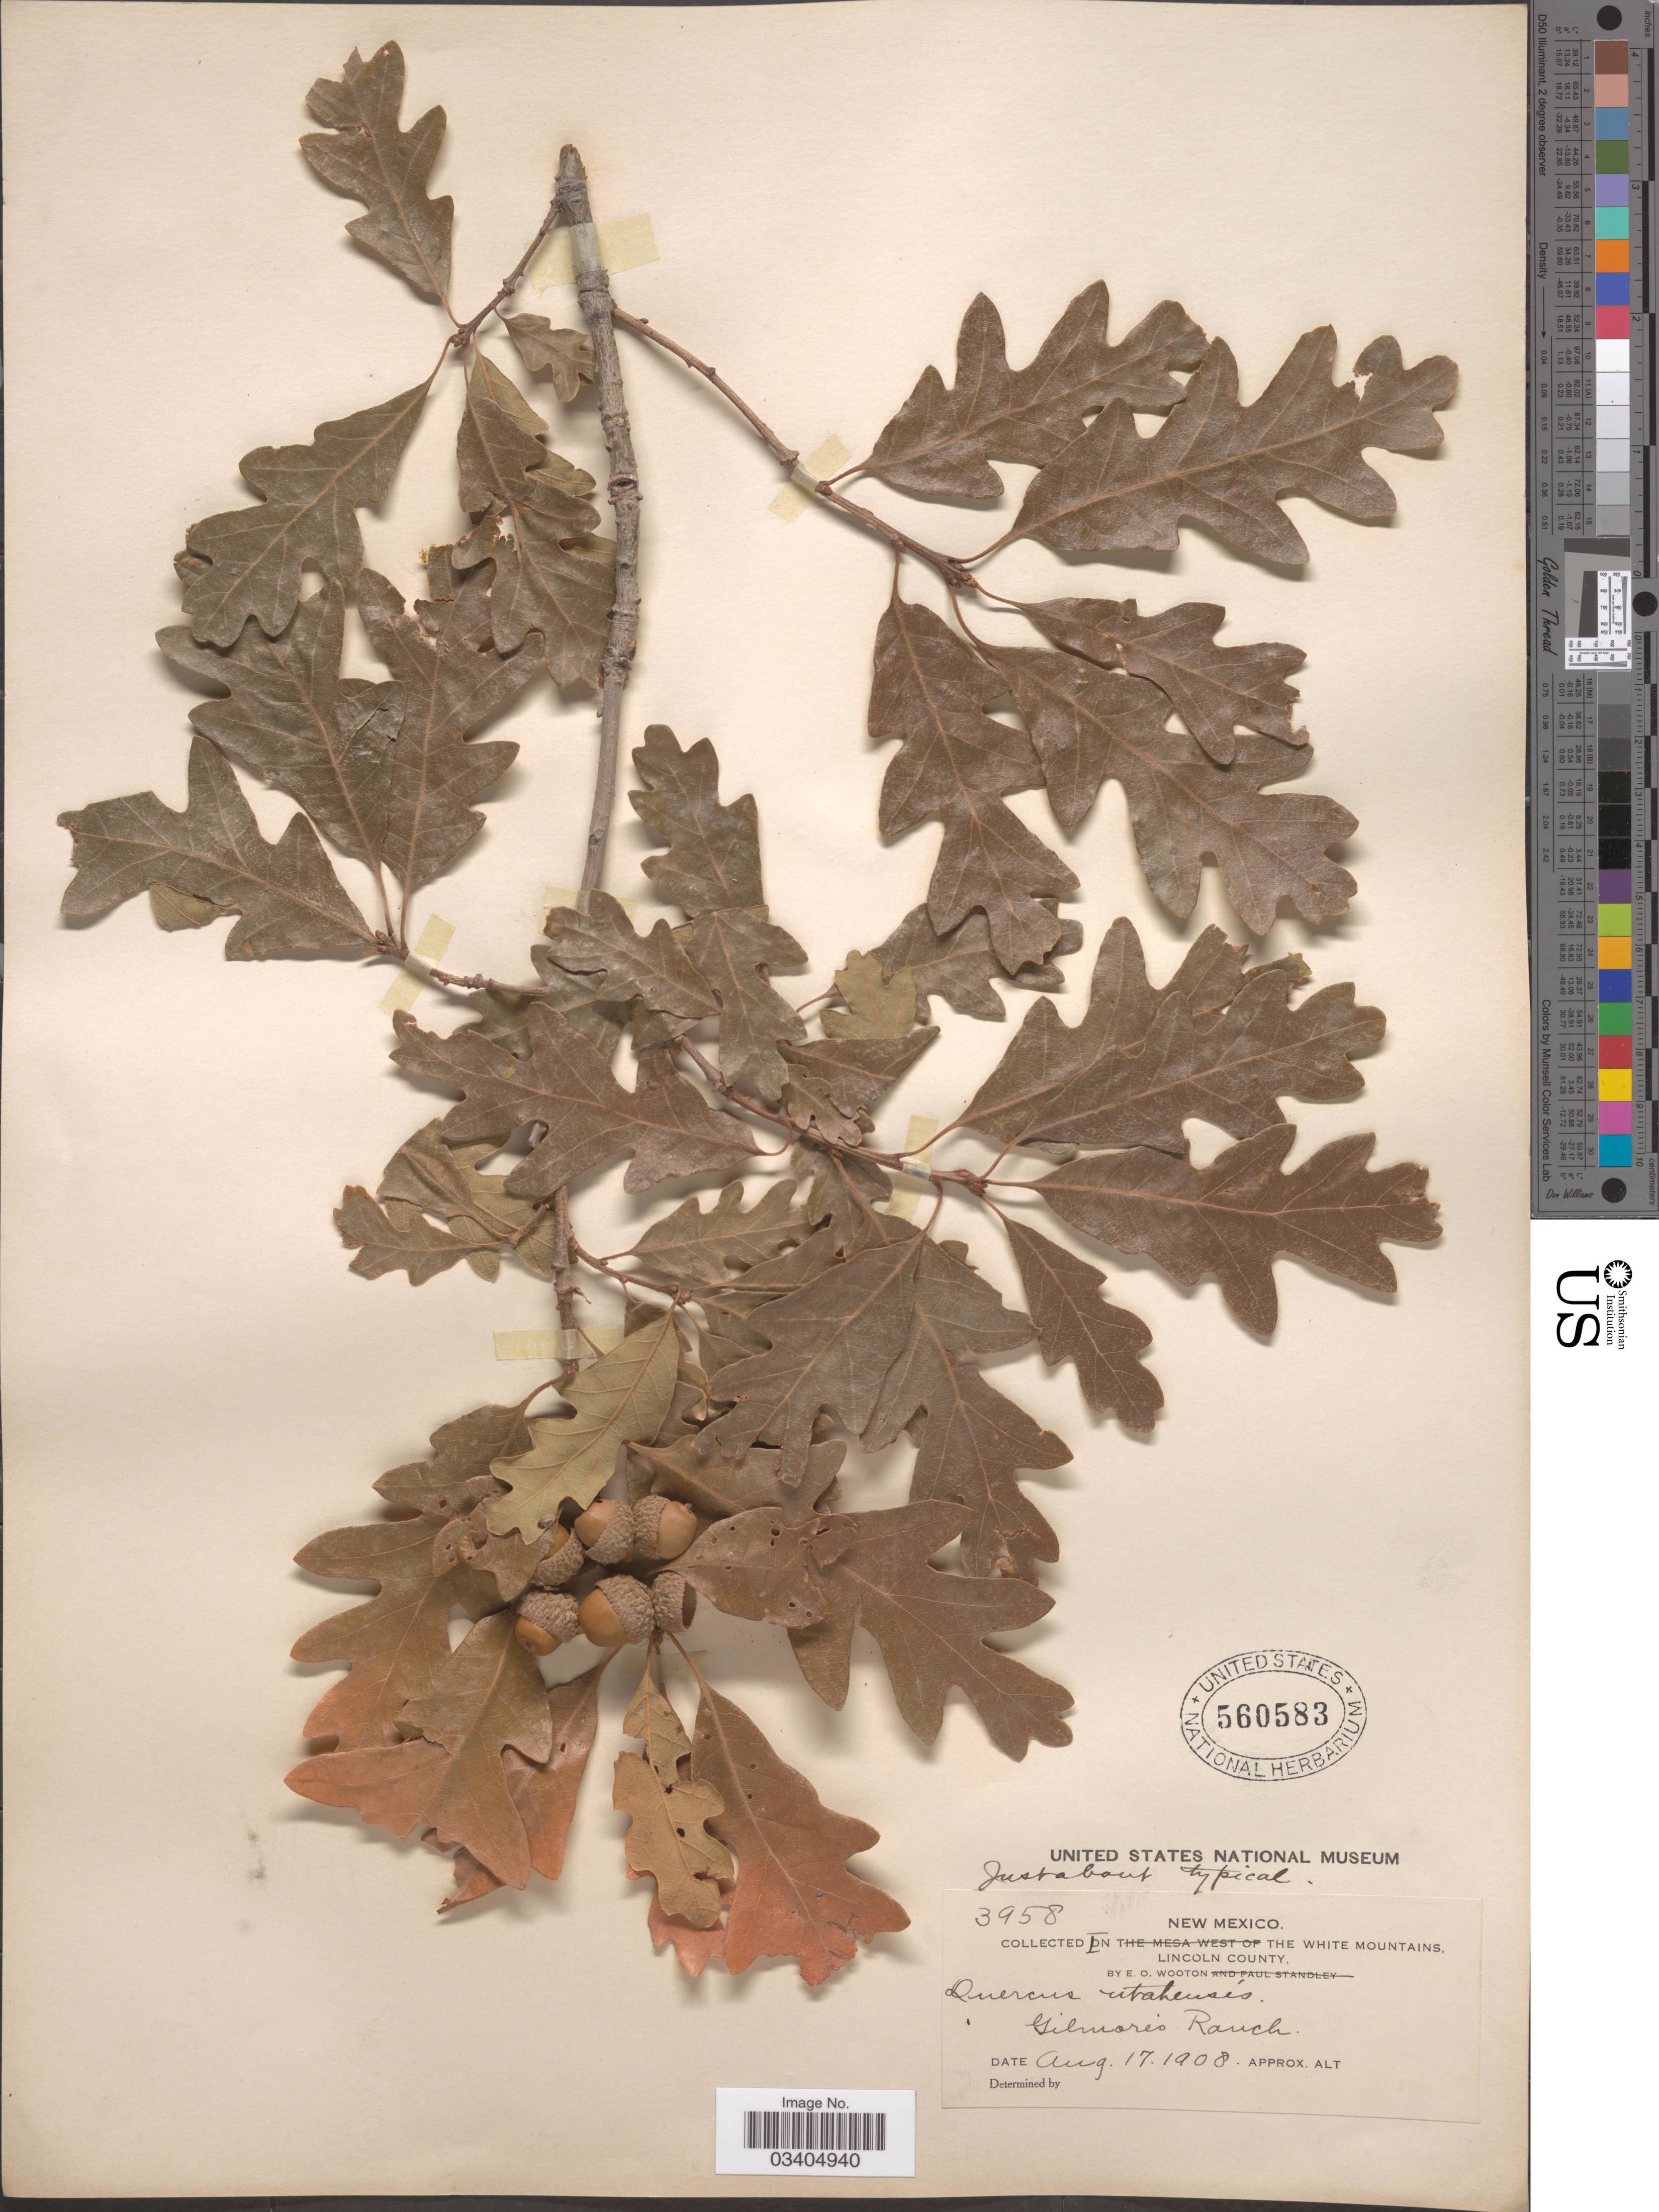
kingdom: Plantae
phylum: Tracheophyta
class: Magnoliopsida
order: Fagales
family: Fagaceae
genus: Quercus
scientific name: Quercus gambelii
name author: Nutt.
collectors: E. O. Wooton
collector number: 3958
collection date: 1908-08-17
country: United States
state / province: New Mexico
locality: In the White Mountains, Lincoln County. Gilmore's Ranch.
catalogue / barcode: US 560583